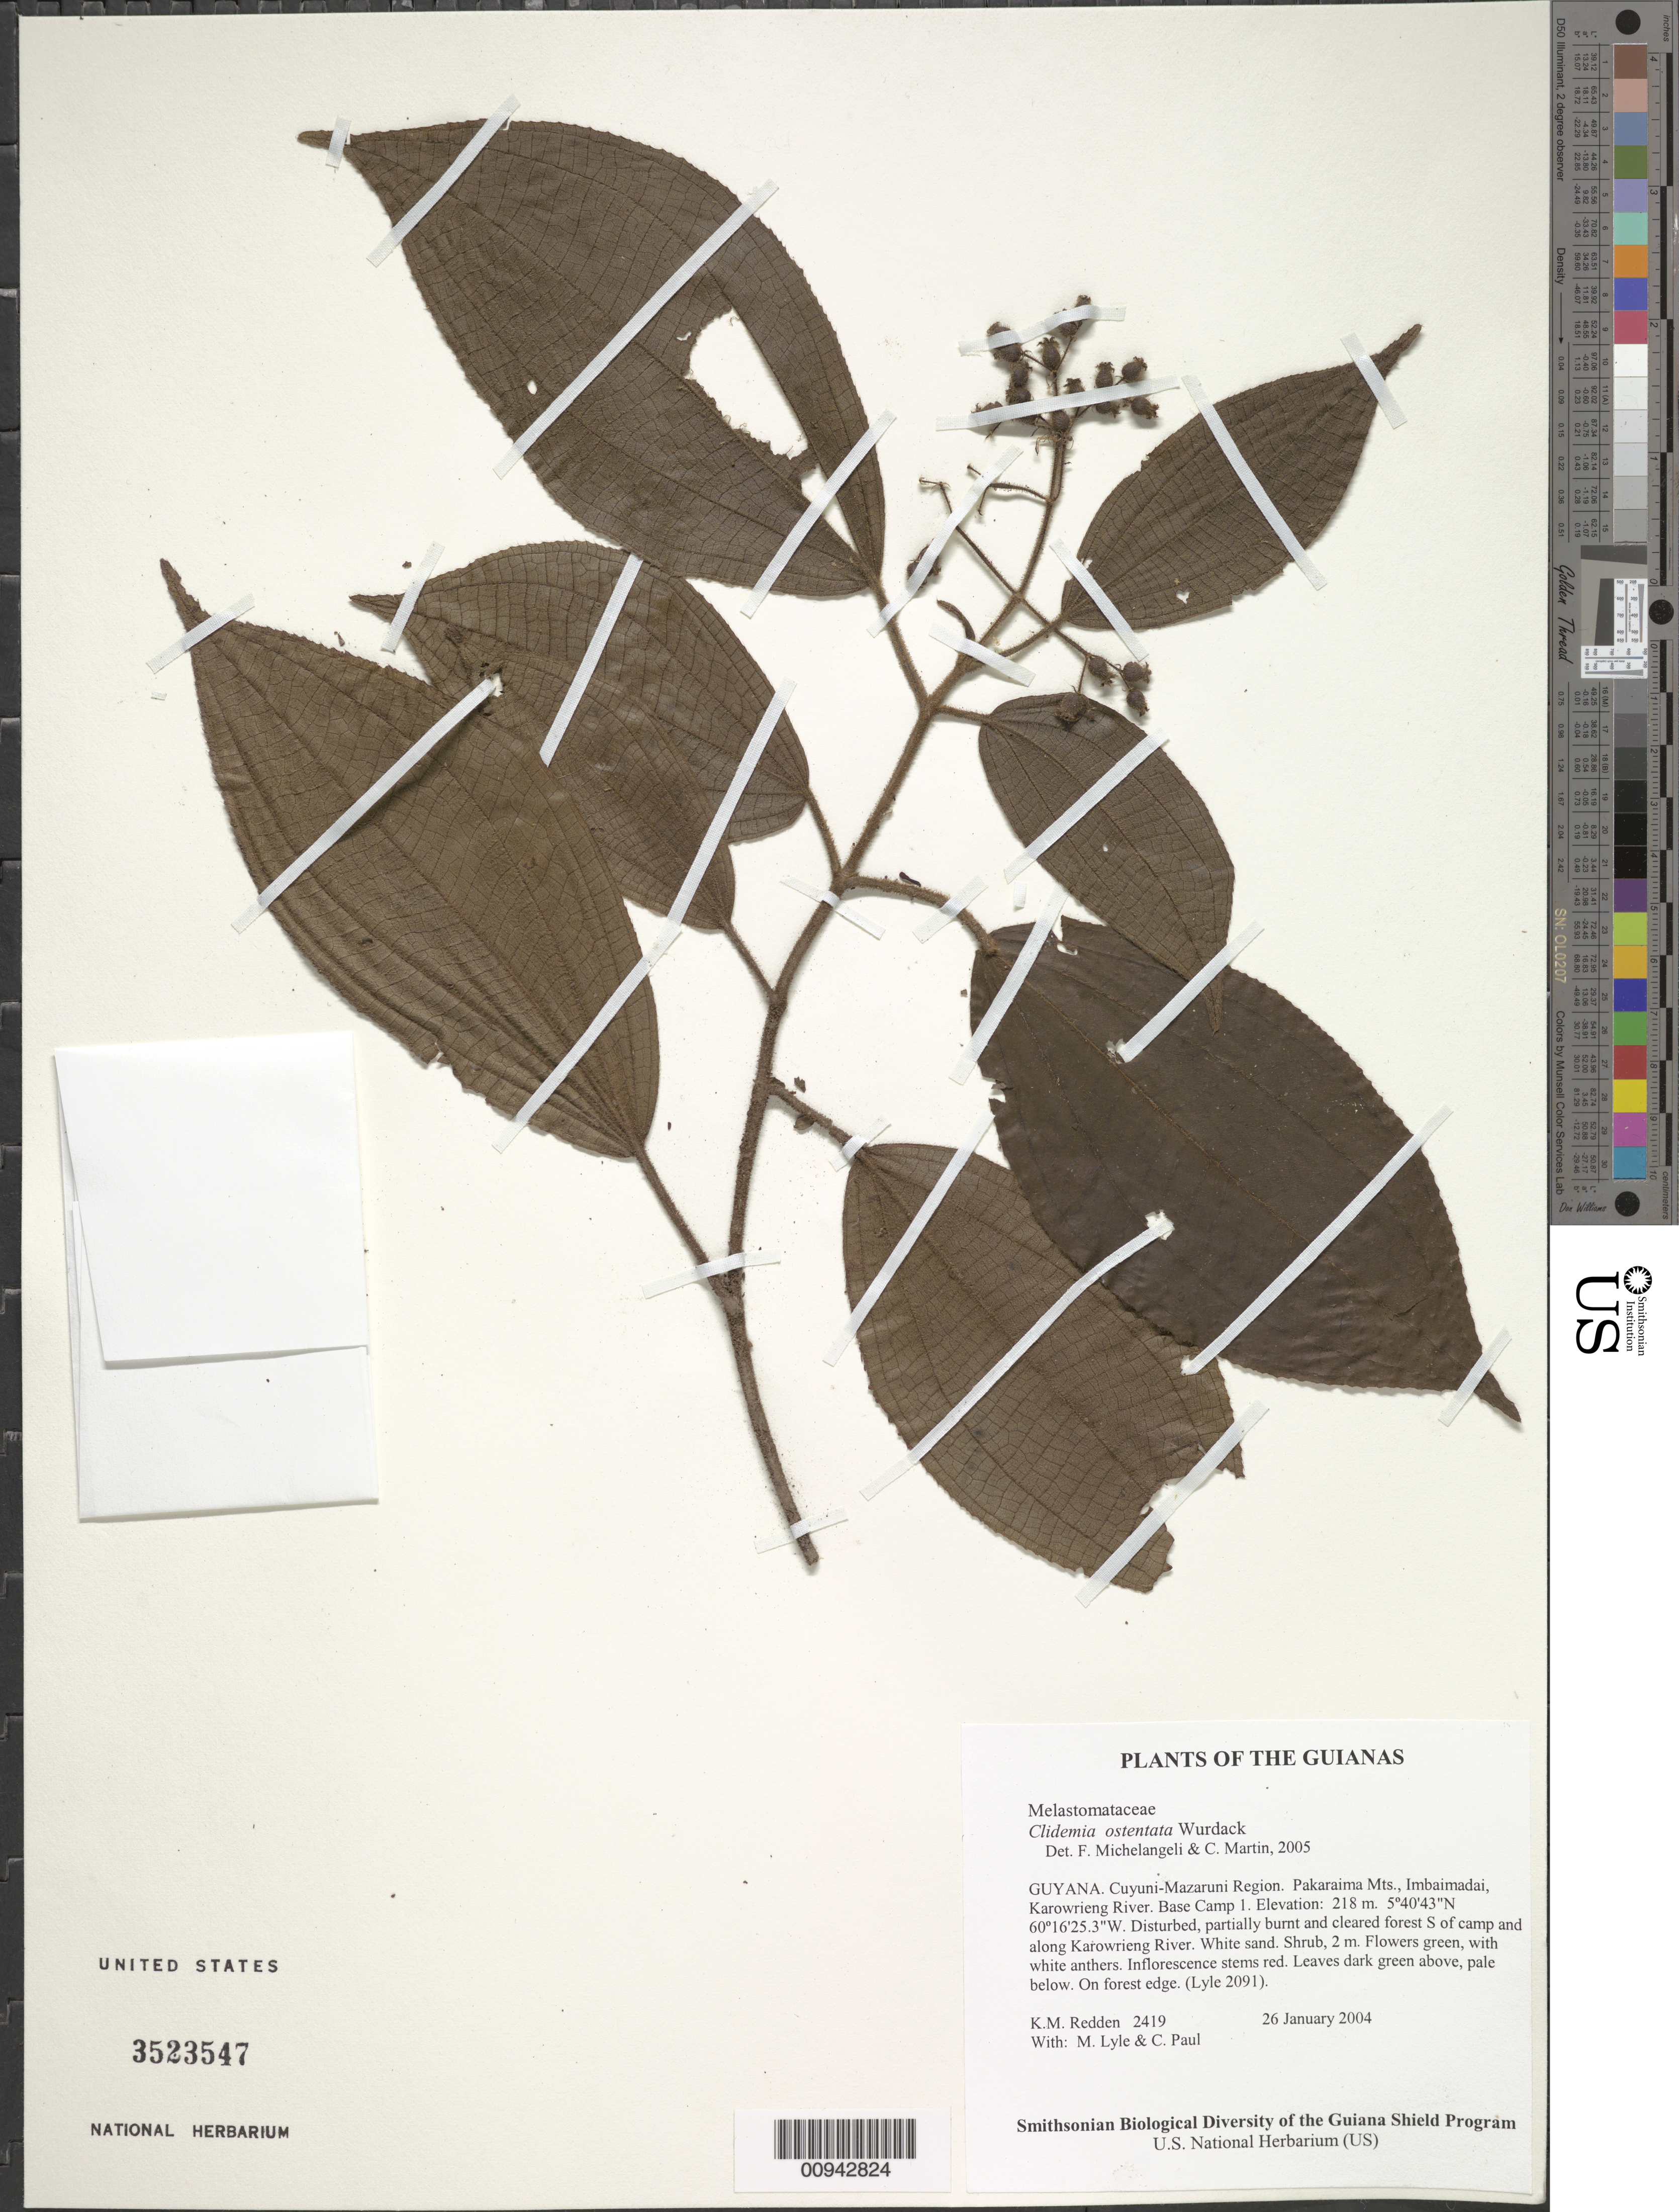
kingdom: Plantae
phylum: Tracheophyta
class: Magnoliopsida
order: Myrtales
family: Melastomataceae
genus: Clidemia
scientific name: Clidemia ostentata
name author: Wurdack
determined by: Michelangeli, F. A.; Martin, C.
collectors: K. M. Redden, M. Lyle & C. Paul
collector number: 2419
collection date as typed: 26 January 2004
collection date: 2004-01-26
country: Guyana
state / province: Cuyuni-Mazaruni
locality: Pakaraima Mts., Imbaimadai, Karowrieng River. Base Camp 1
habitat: Disturbed, partially burnt and cleared forest S of camp and along Karowrieng River. White sand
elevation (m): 218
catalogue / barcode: US 3523547